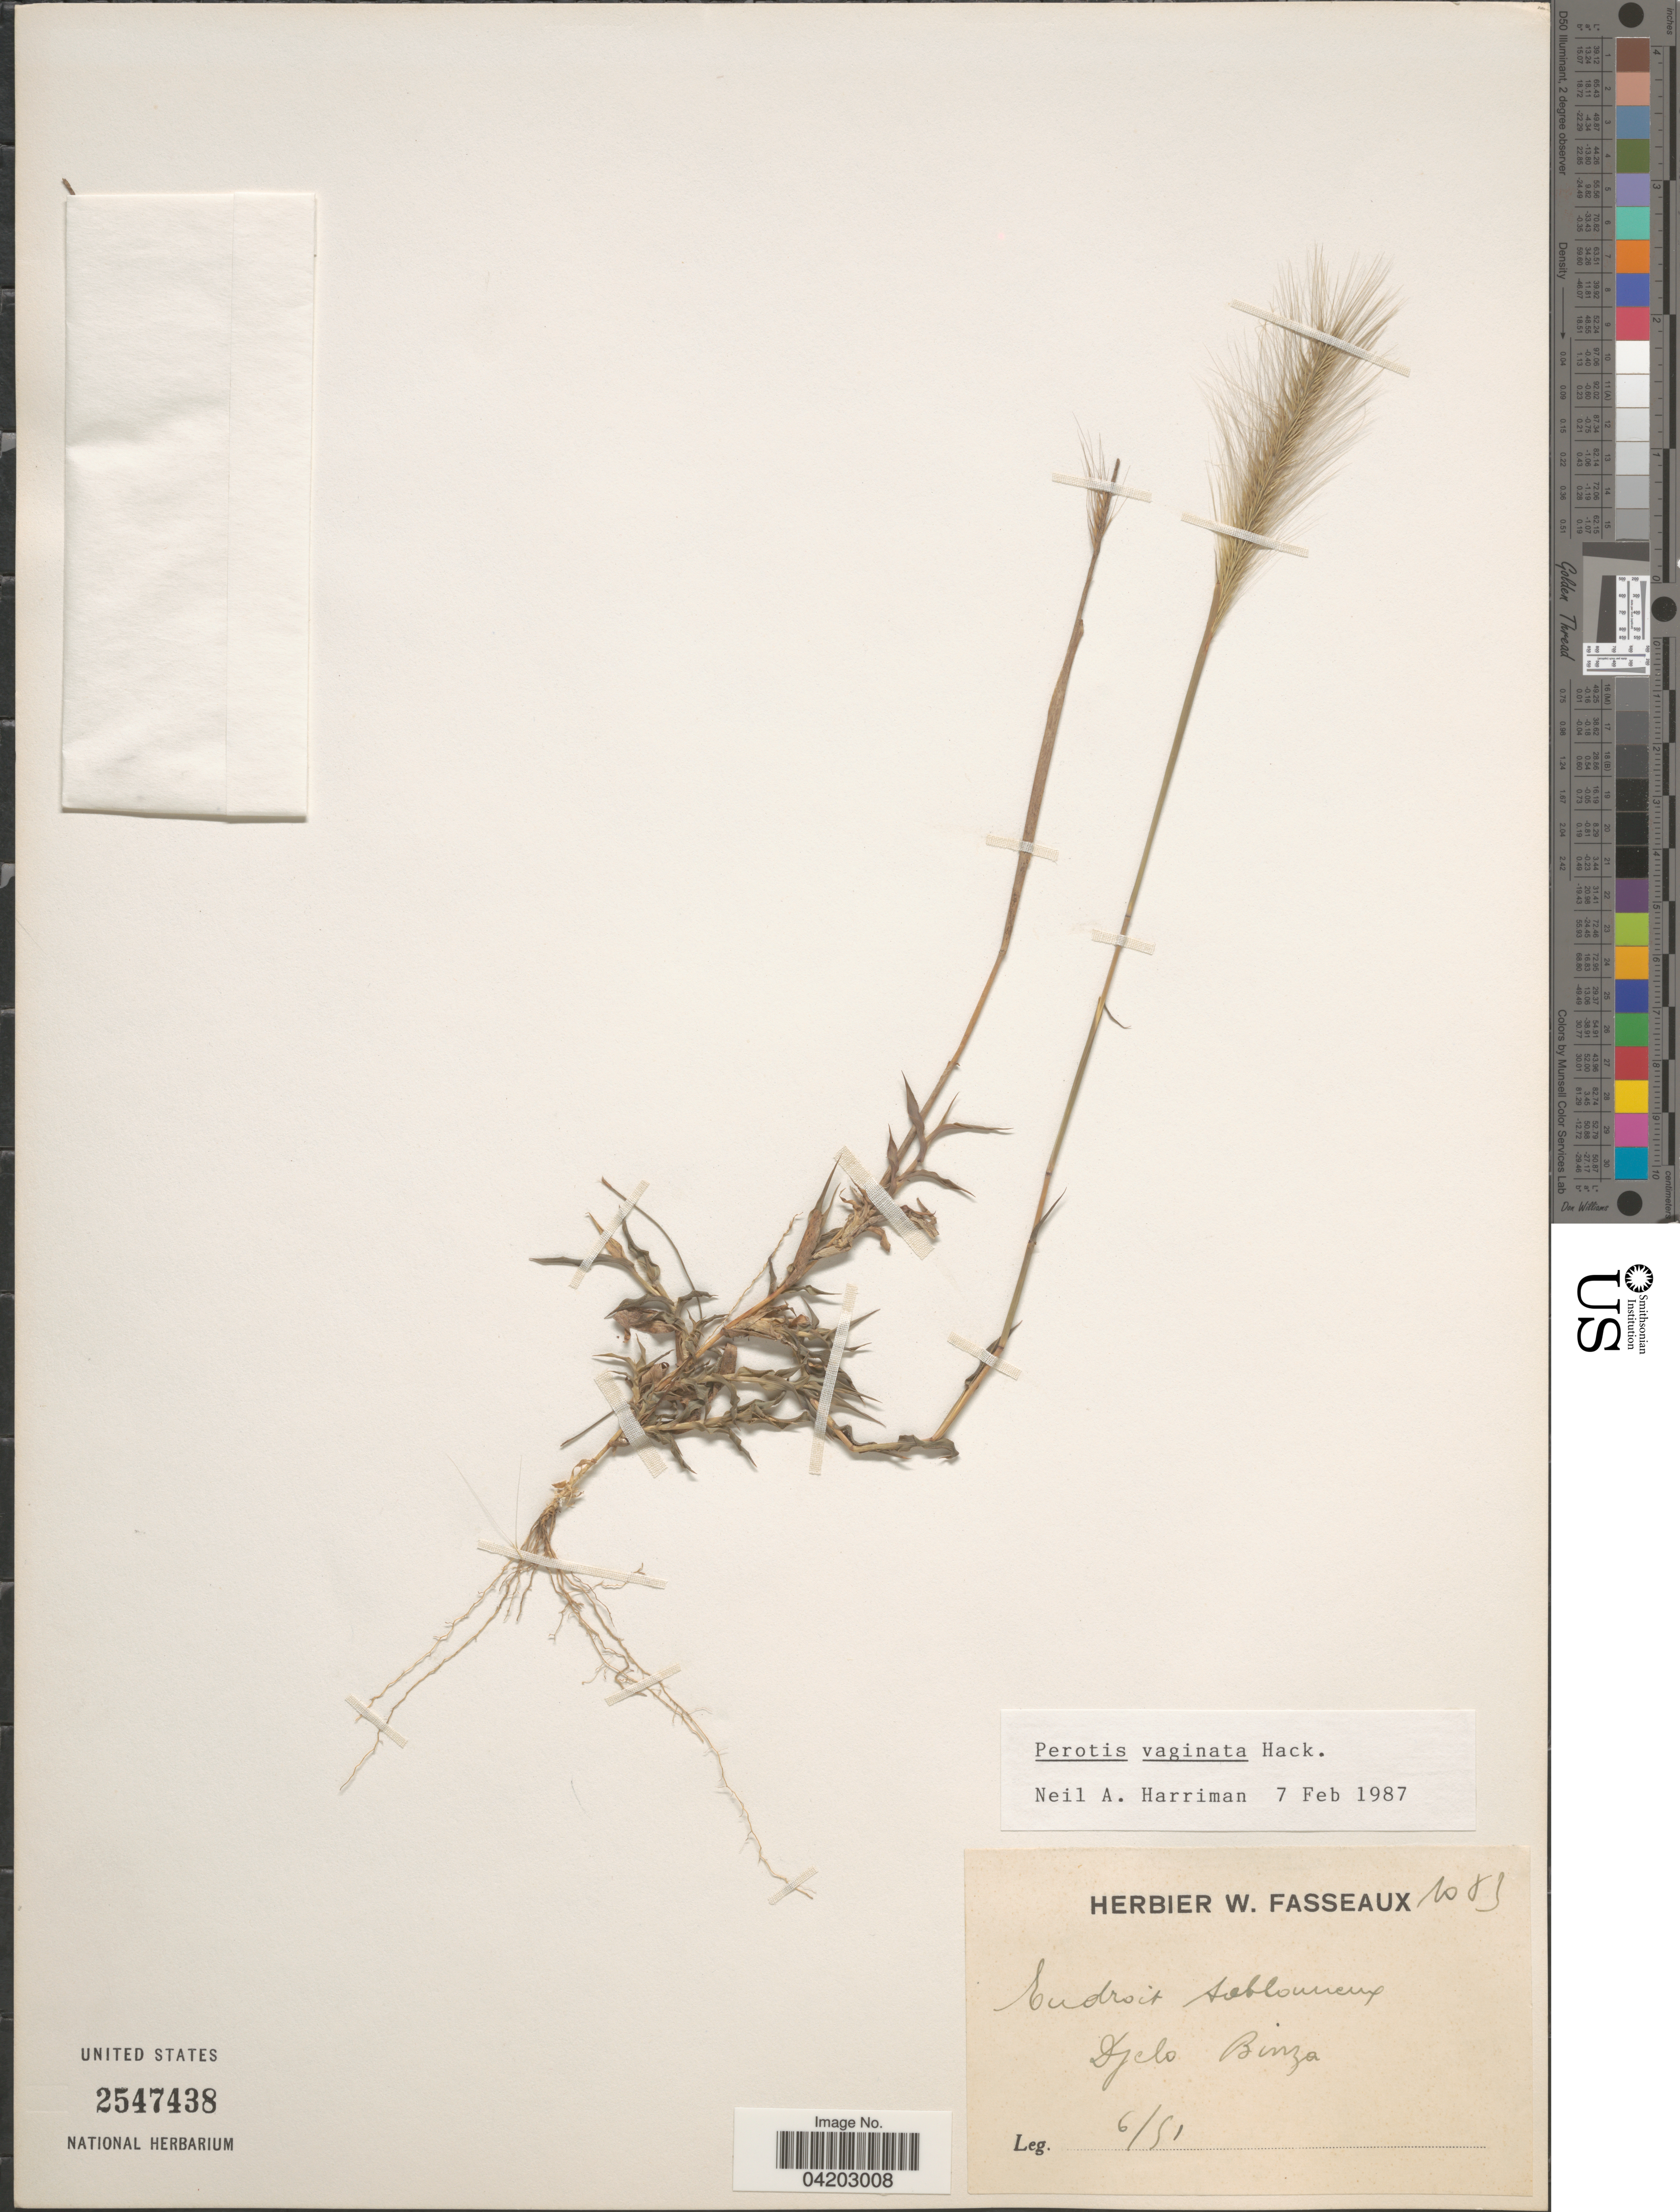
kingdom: Plantae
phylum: Tracheophyta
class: Liliopsida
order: Poales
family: Poaceae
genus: Perotis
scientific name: Perotis vaginata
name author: Hack.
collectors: Ex herb. W. Fasseaux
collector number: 1083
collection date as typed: Transcribed d/m/y: /6/51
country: Congo, Democratic Republic of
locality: Djelo Binza.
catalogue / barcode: US 2547438